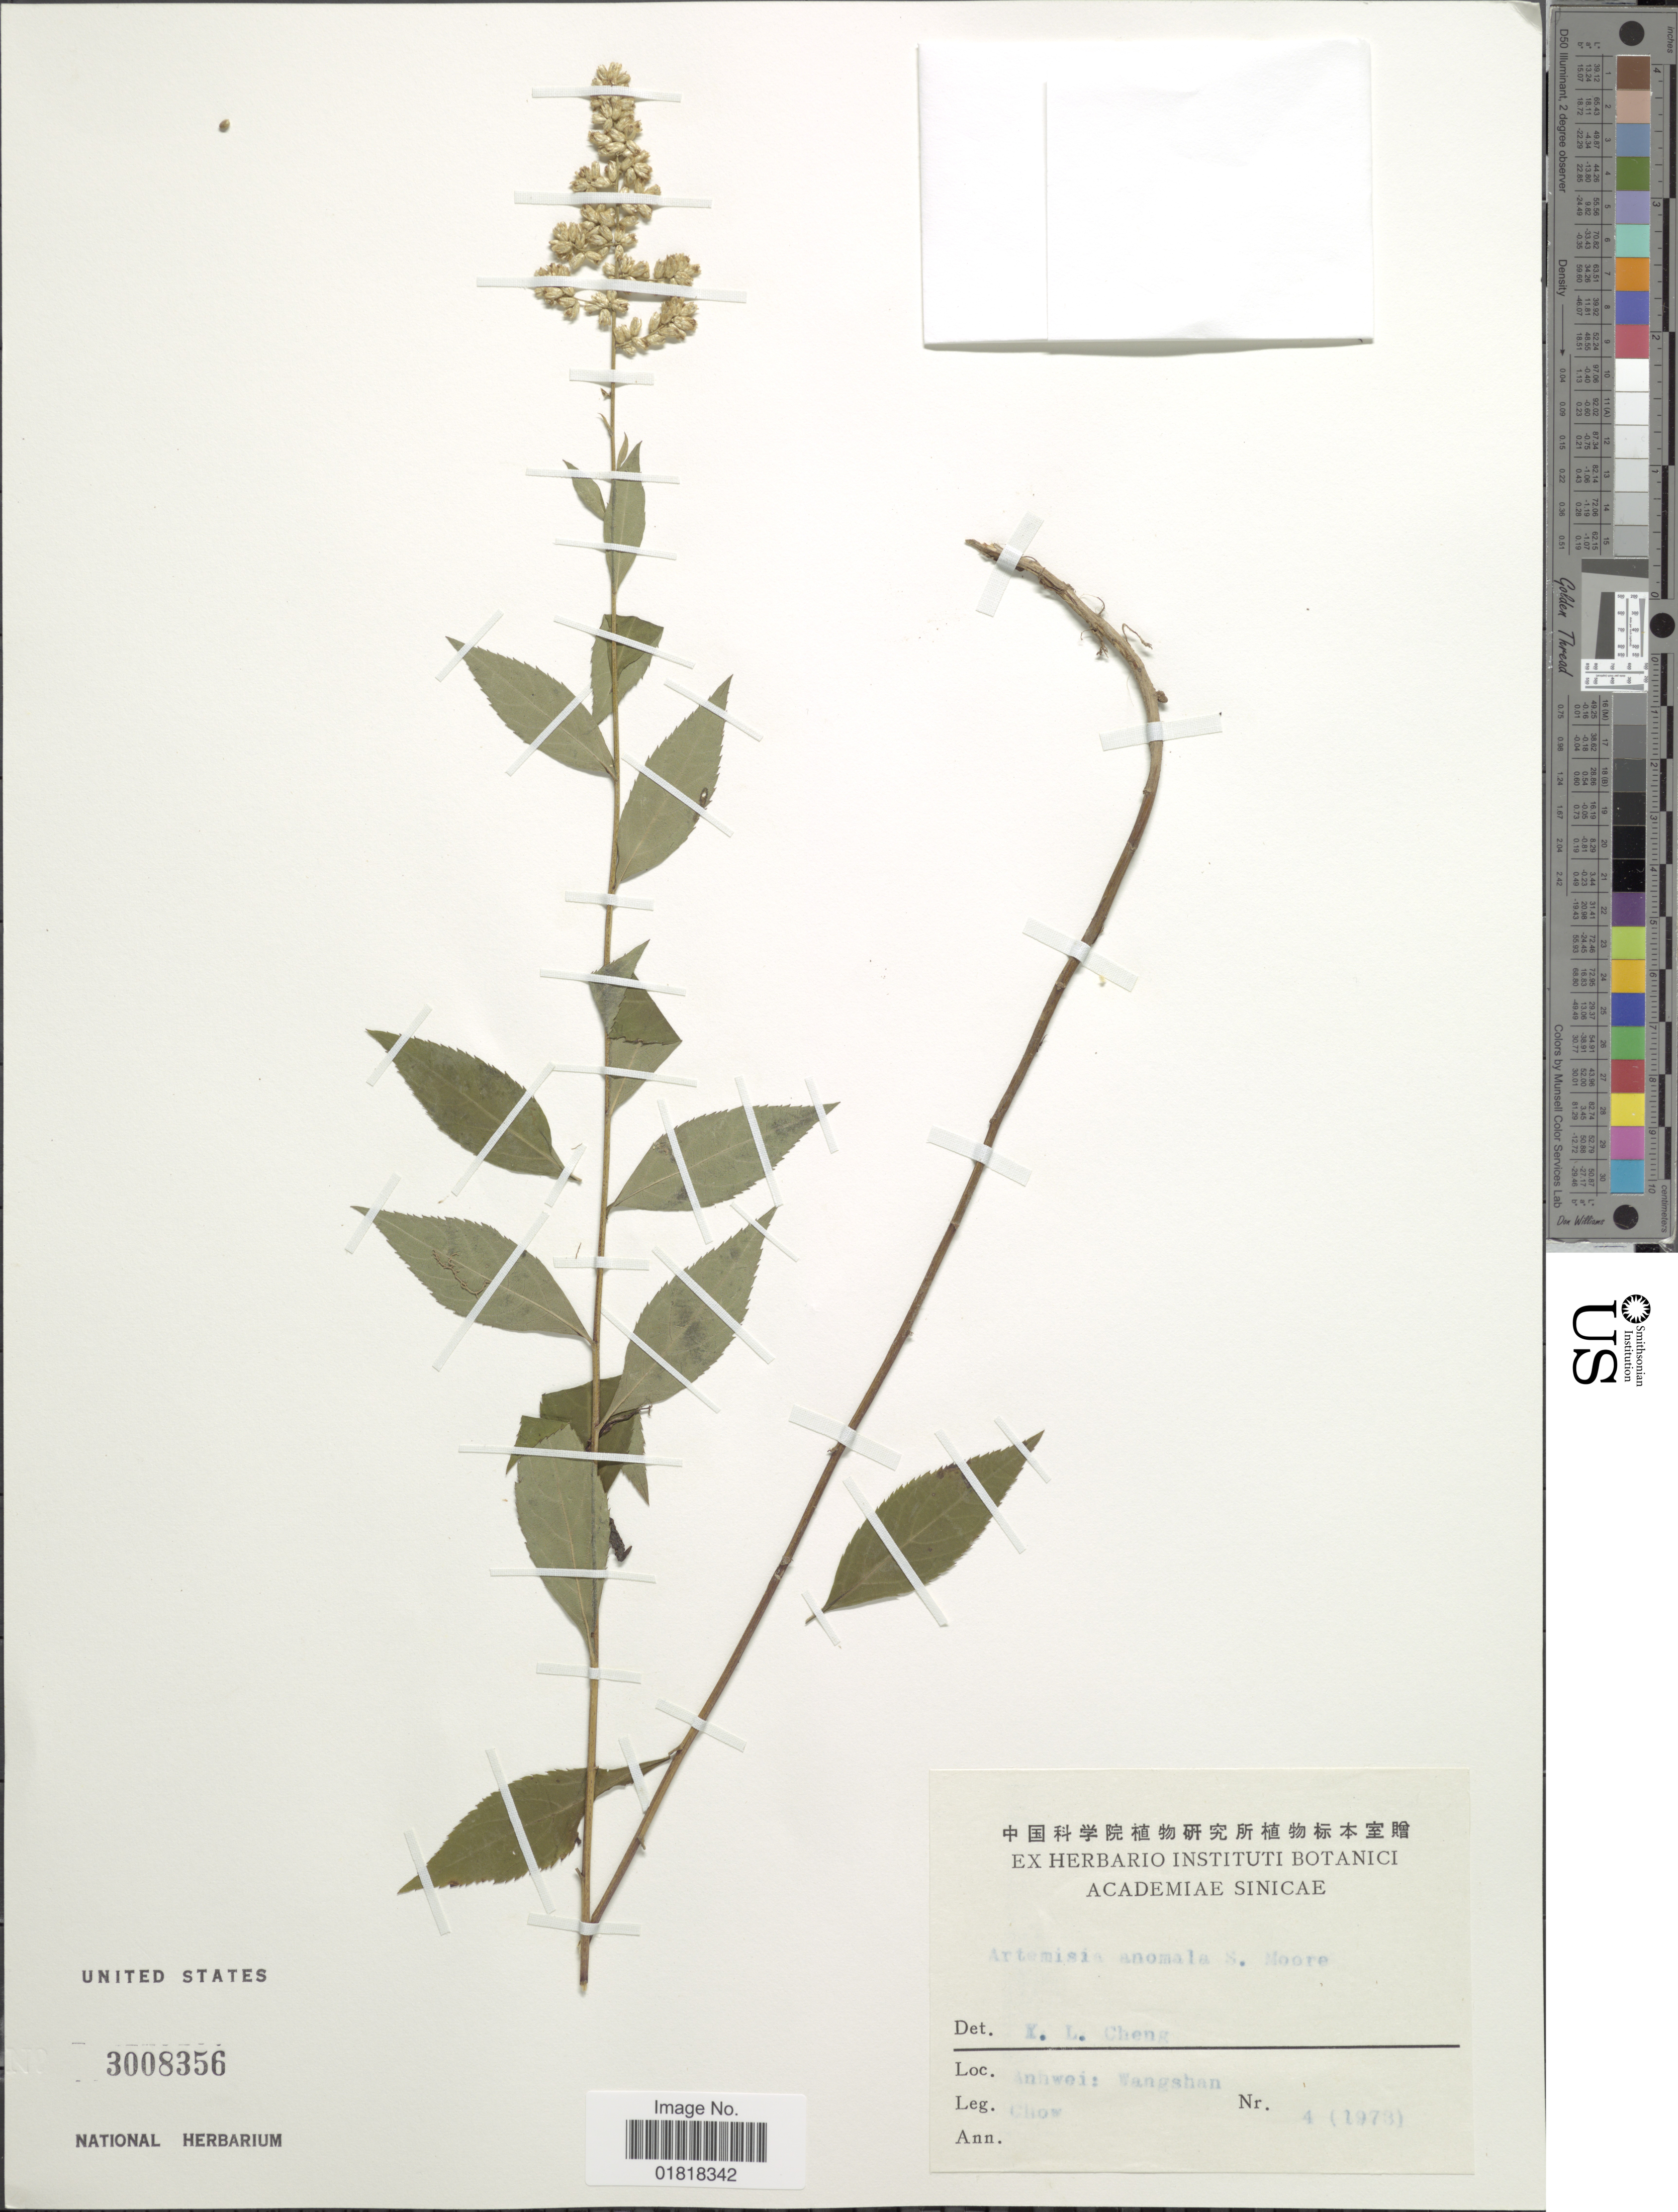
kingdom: Plantae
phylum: Tracheophyta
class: Magnoliopsida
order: Asterales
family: Asteraceae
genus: Artemisia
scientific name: Artemisia anomala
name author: S. Moore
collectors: Chow, --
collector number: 4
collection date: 1973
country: China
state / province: Anhui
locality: Wangshan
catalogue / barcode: US 3008356